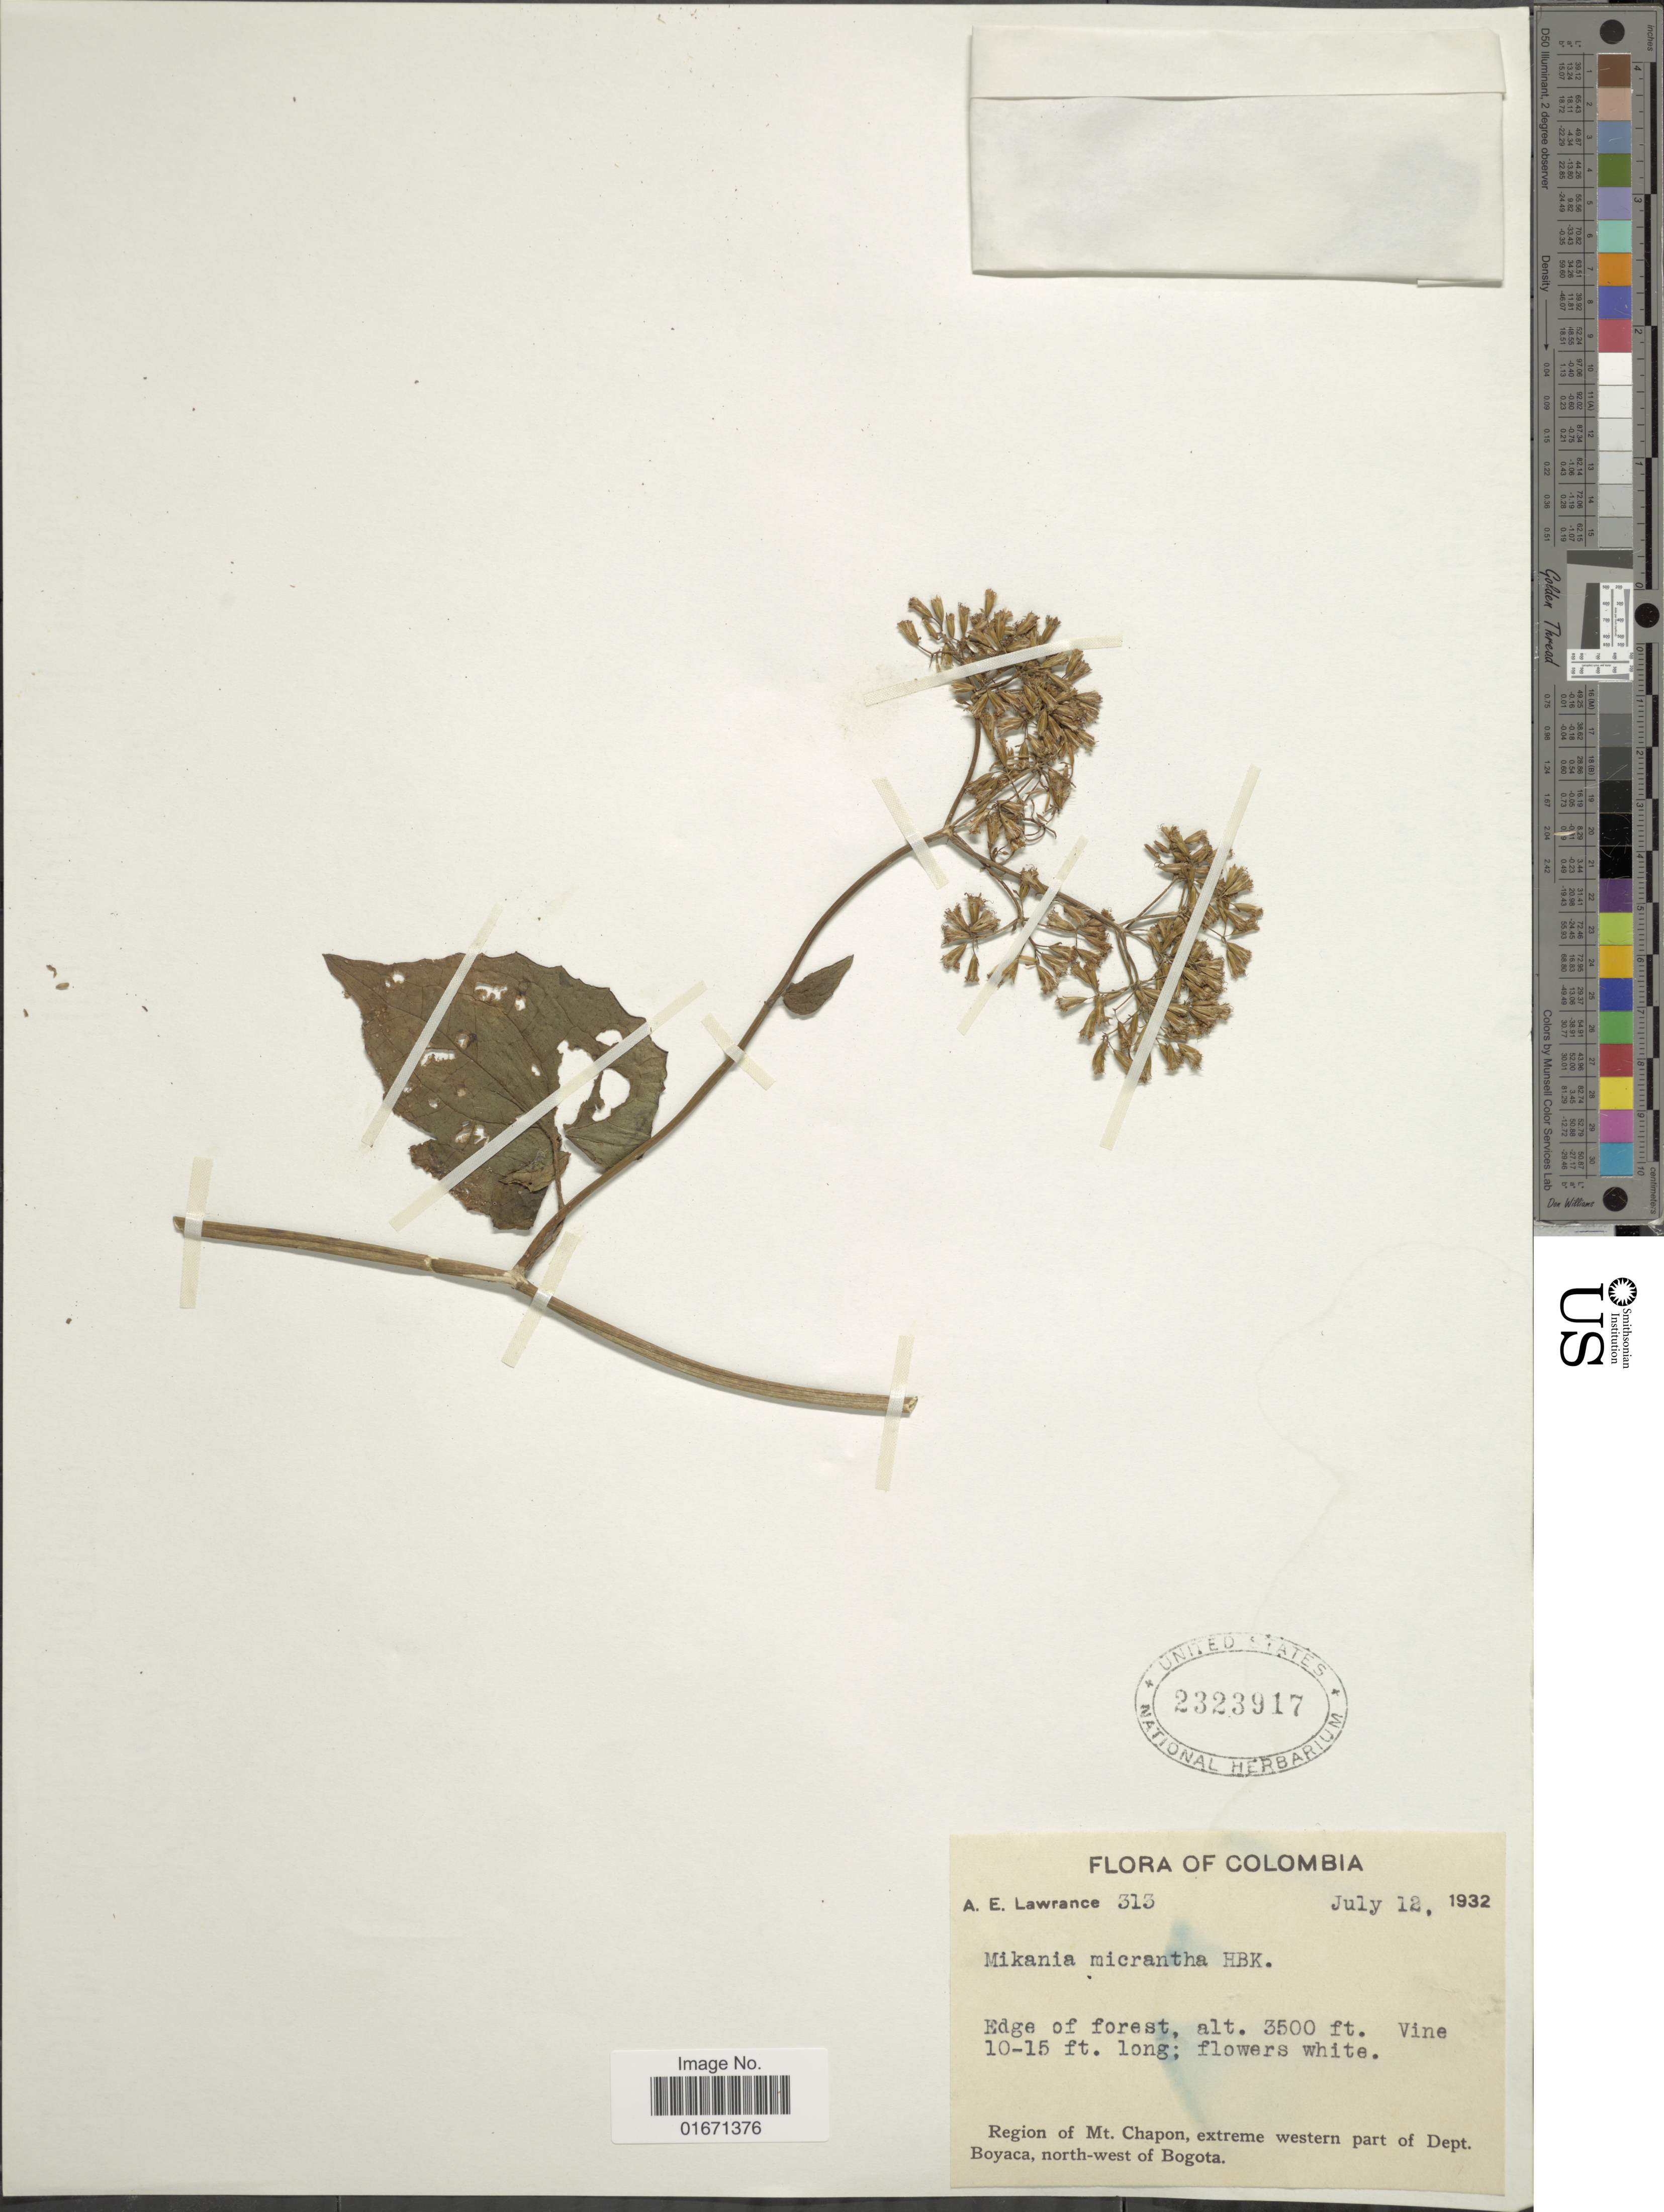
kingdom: Plantae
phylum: Tracheophyta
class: Magnoliopsida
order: Asterales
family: Asteraceae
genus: Mikania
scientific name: Mikania micrantha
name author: Kunth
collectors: A. Lawrance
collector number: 313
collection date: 1932-07-12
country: Colombia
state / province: Boyacá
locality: Region of Mt. Chapon, extreme western part of Dept. Boyaca, north-west of Bogota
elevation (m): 1067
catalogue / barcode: US 2323917